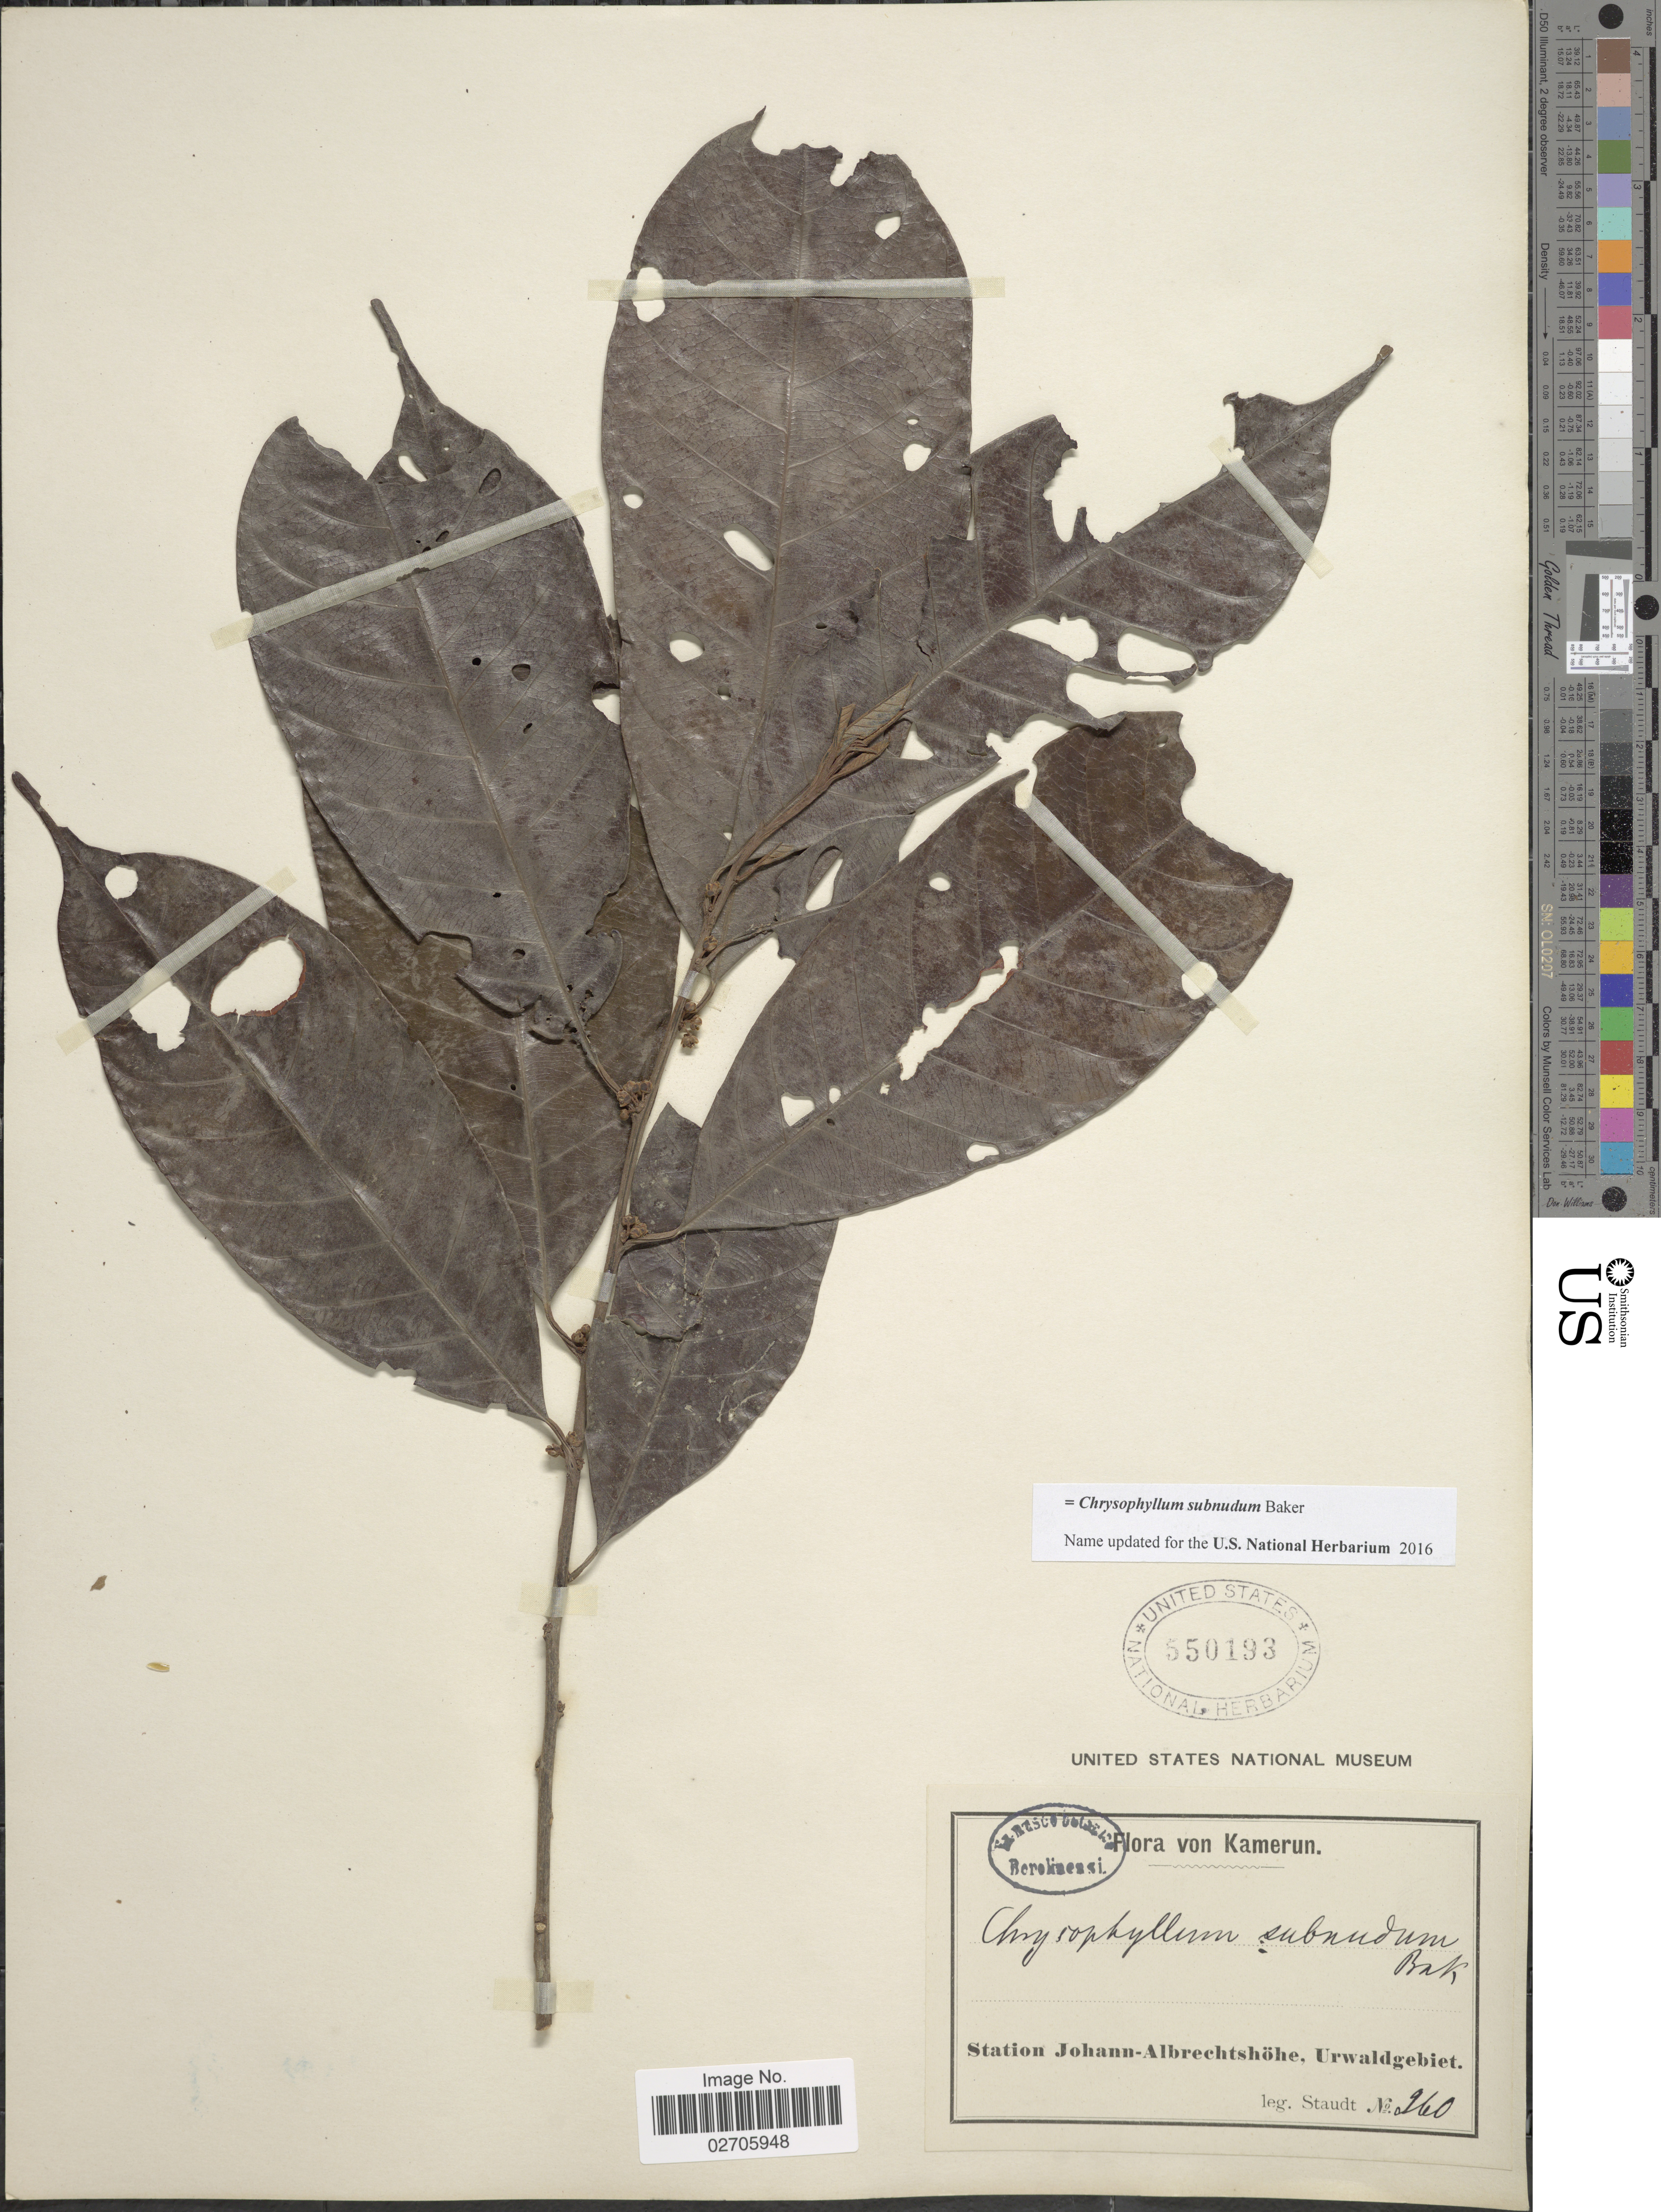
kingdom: Plantae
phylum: Tracheophyta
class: Magnoliopsida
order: Ericales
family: Sapotaceae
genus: Chrysophyllum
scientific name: Chrysophyllum subnudum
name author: Baker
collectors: -. Staudt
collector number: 260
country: Cameroon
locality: Kamerun, Station Johann-Albrechtshöhe, Urwaldgebiet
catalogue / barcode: US 550193